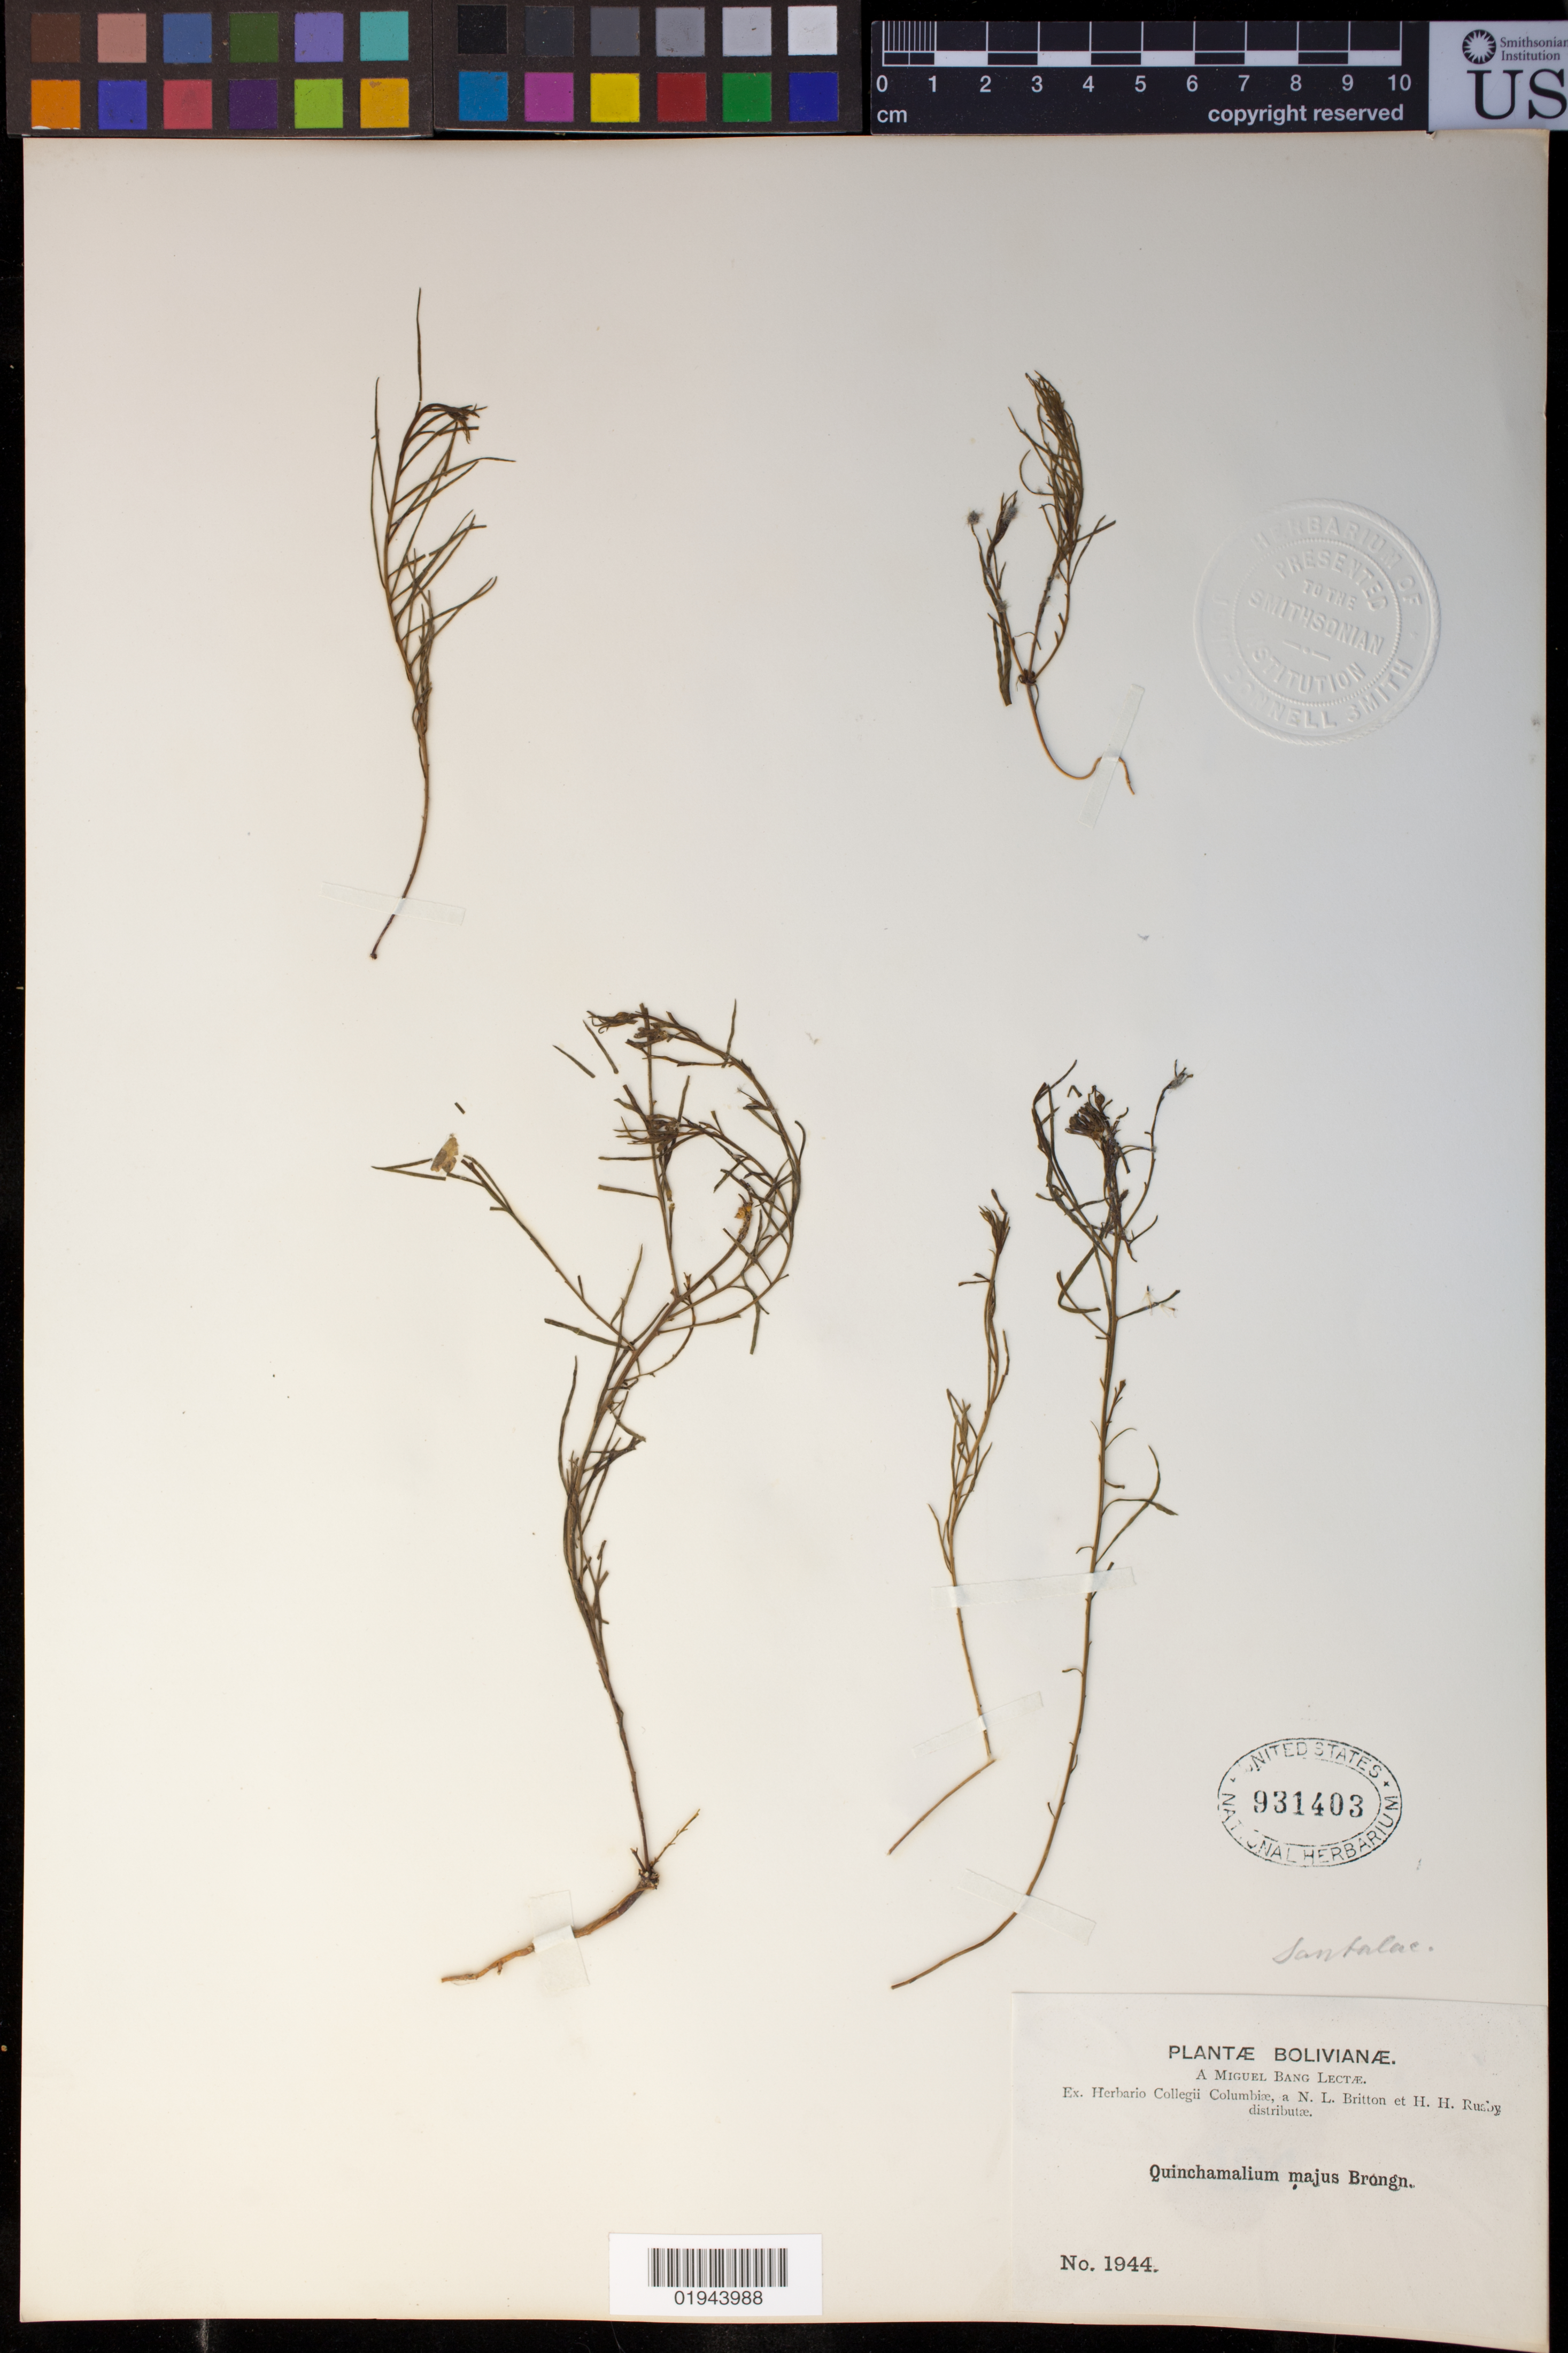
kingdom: Plantae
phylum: Tracheophyta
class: Magnoliopsida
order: Santalales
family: Schoepfiaceae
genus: Quinchamalium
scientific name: Quinchamalium chilense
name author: Molina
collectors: M. Bang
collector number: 1944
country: Bolivia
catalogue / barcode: US 931403